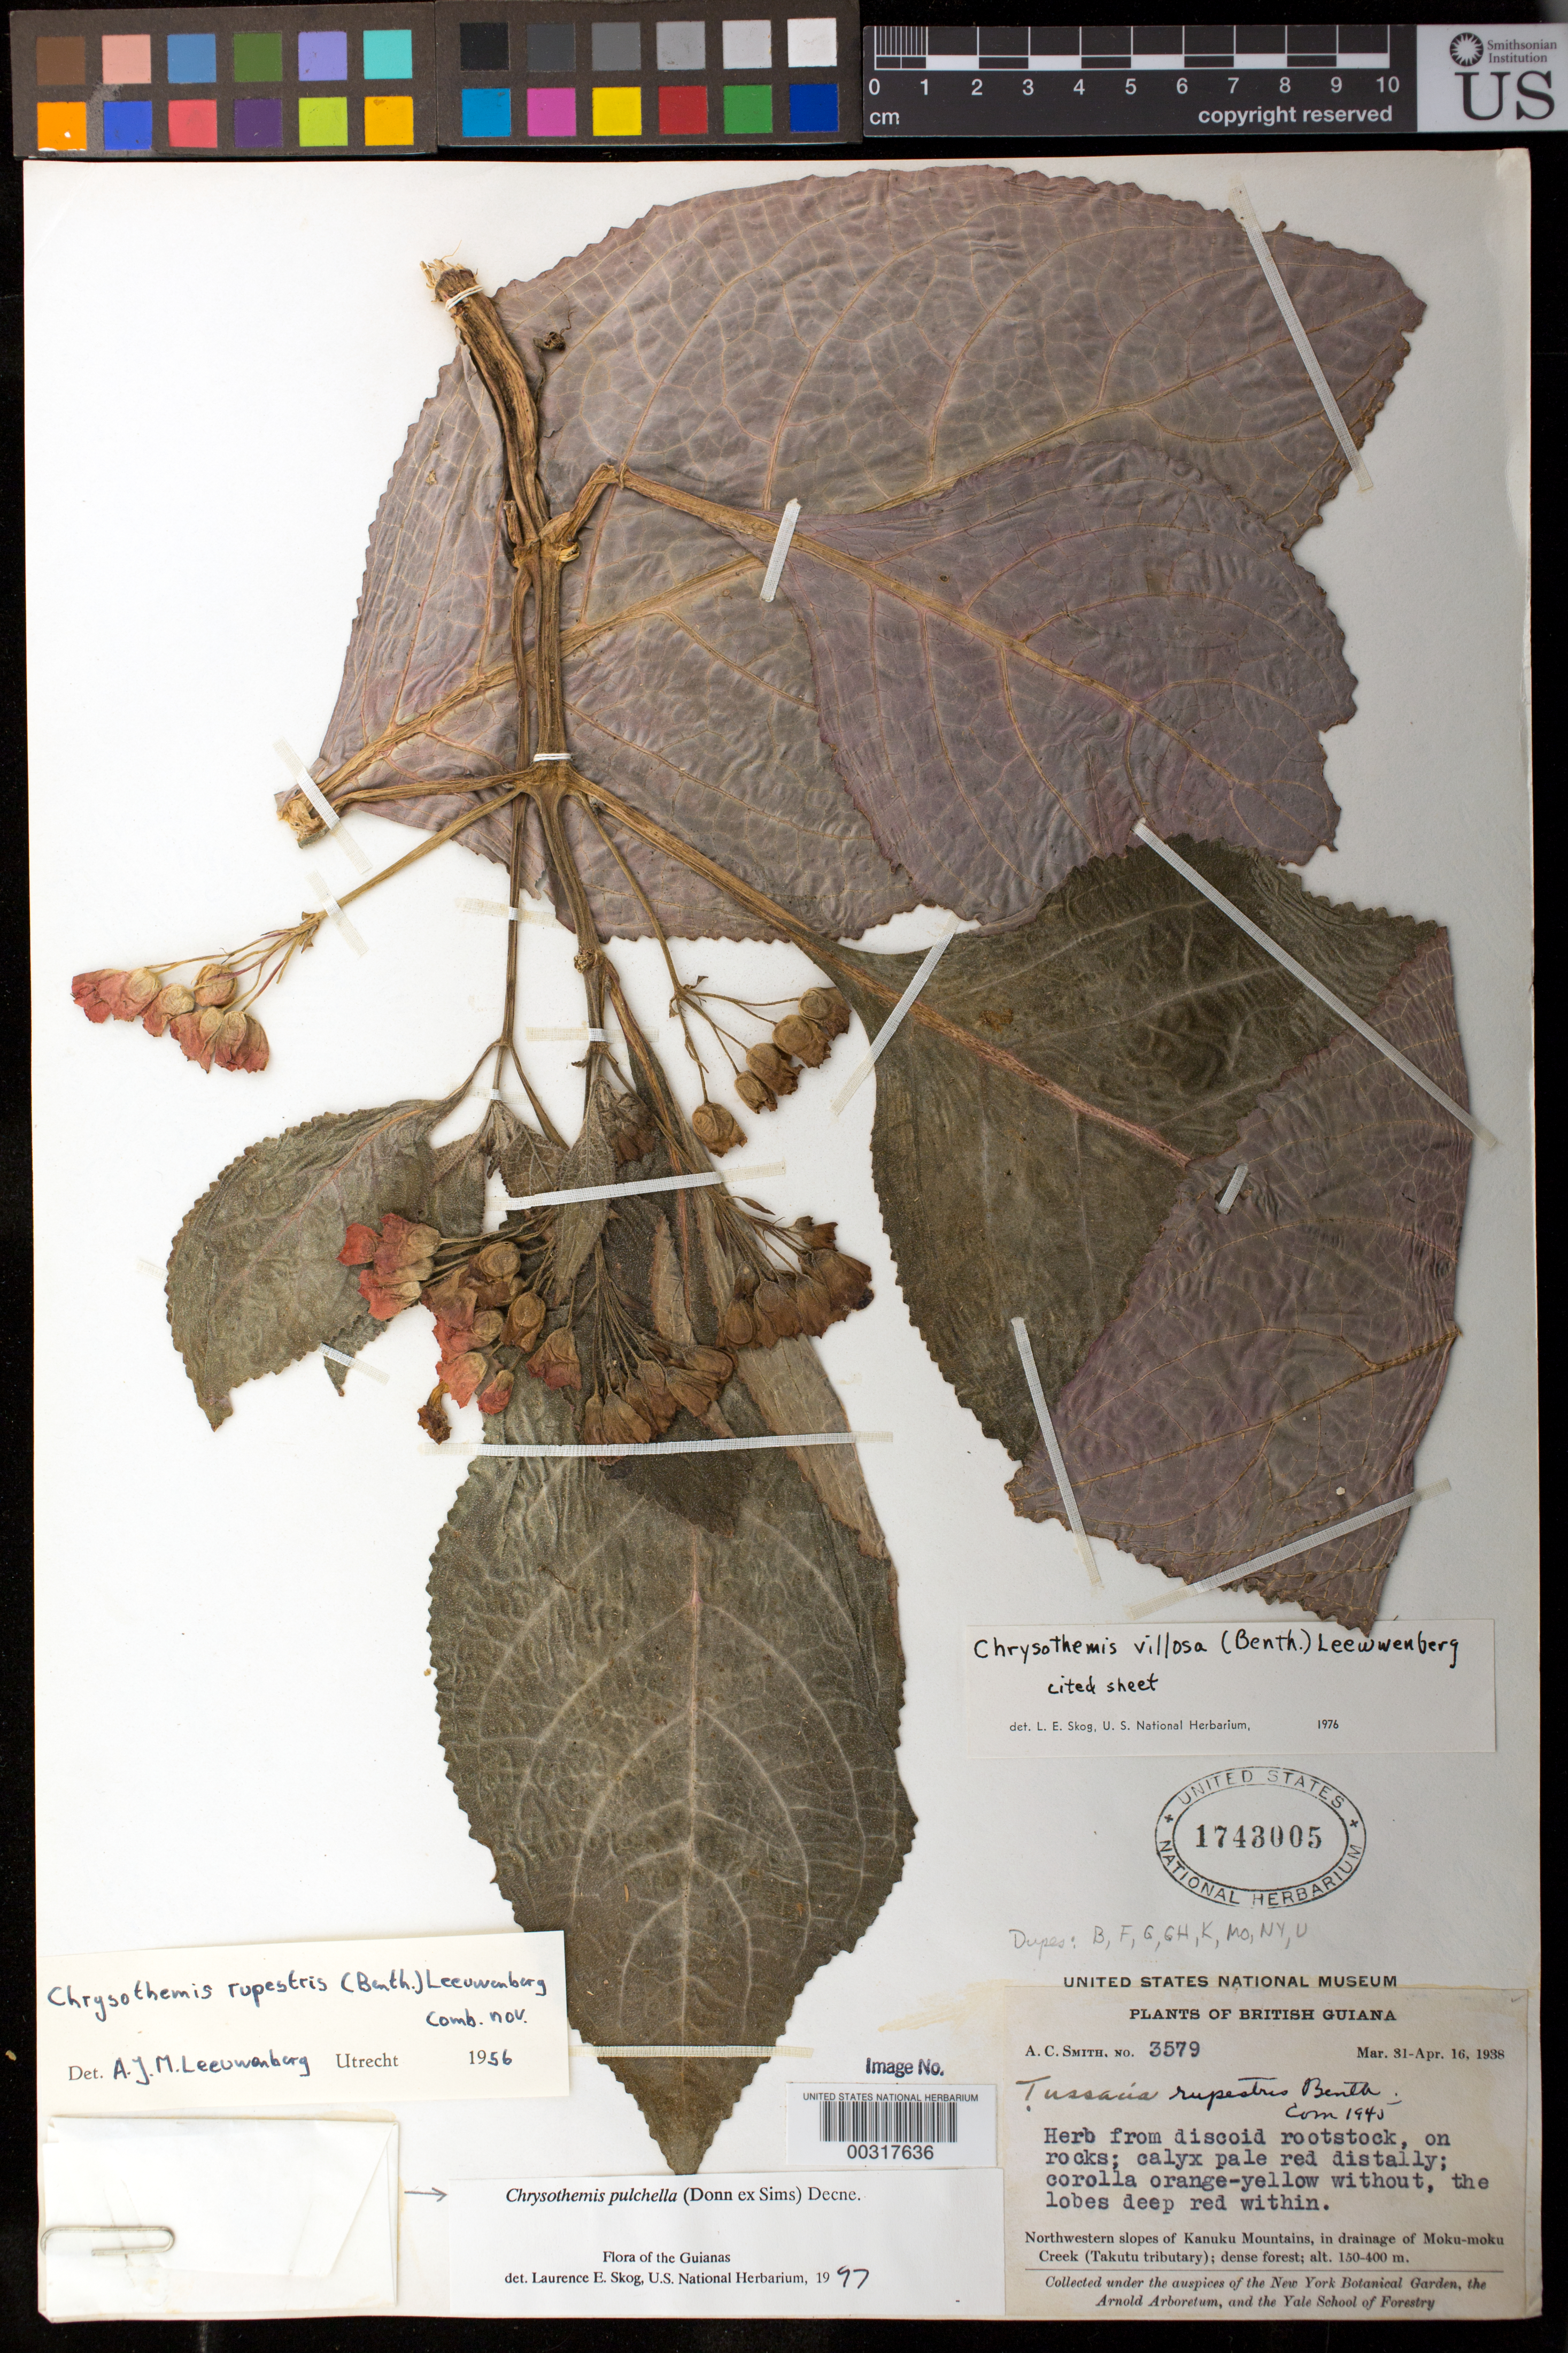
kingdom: Plantae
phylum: Tracheophyta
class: Magnoliopsida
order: Lamiales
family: Gesneriaceae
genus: Chrysothemis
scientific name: Chrysothemis pulchella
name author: (Donn ex Sims) Decne.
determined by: Skog, Laurence E.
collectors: A. C. Smith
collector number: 3579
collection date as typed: Mar-Apr 1938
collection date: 1938-03/1938-04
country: Guyana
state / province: U. Takutu-U. Essequibo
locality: Northwestern slopes of Kanuku Mountains, in drainage of Moku-moku Creek (Takutu tributary)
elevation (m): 150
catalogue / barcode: US 1743005